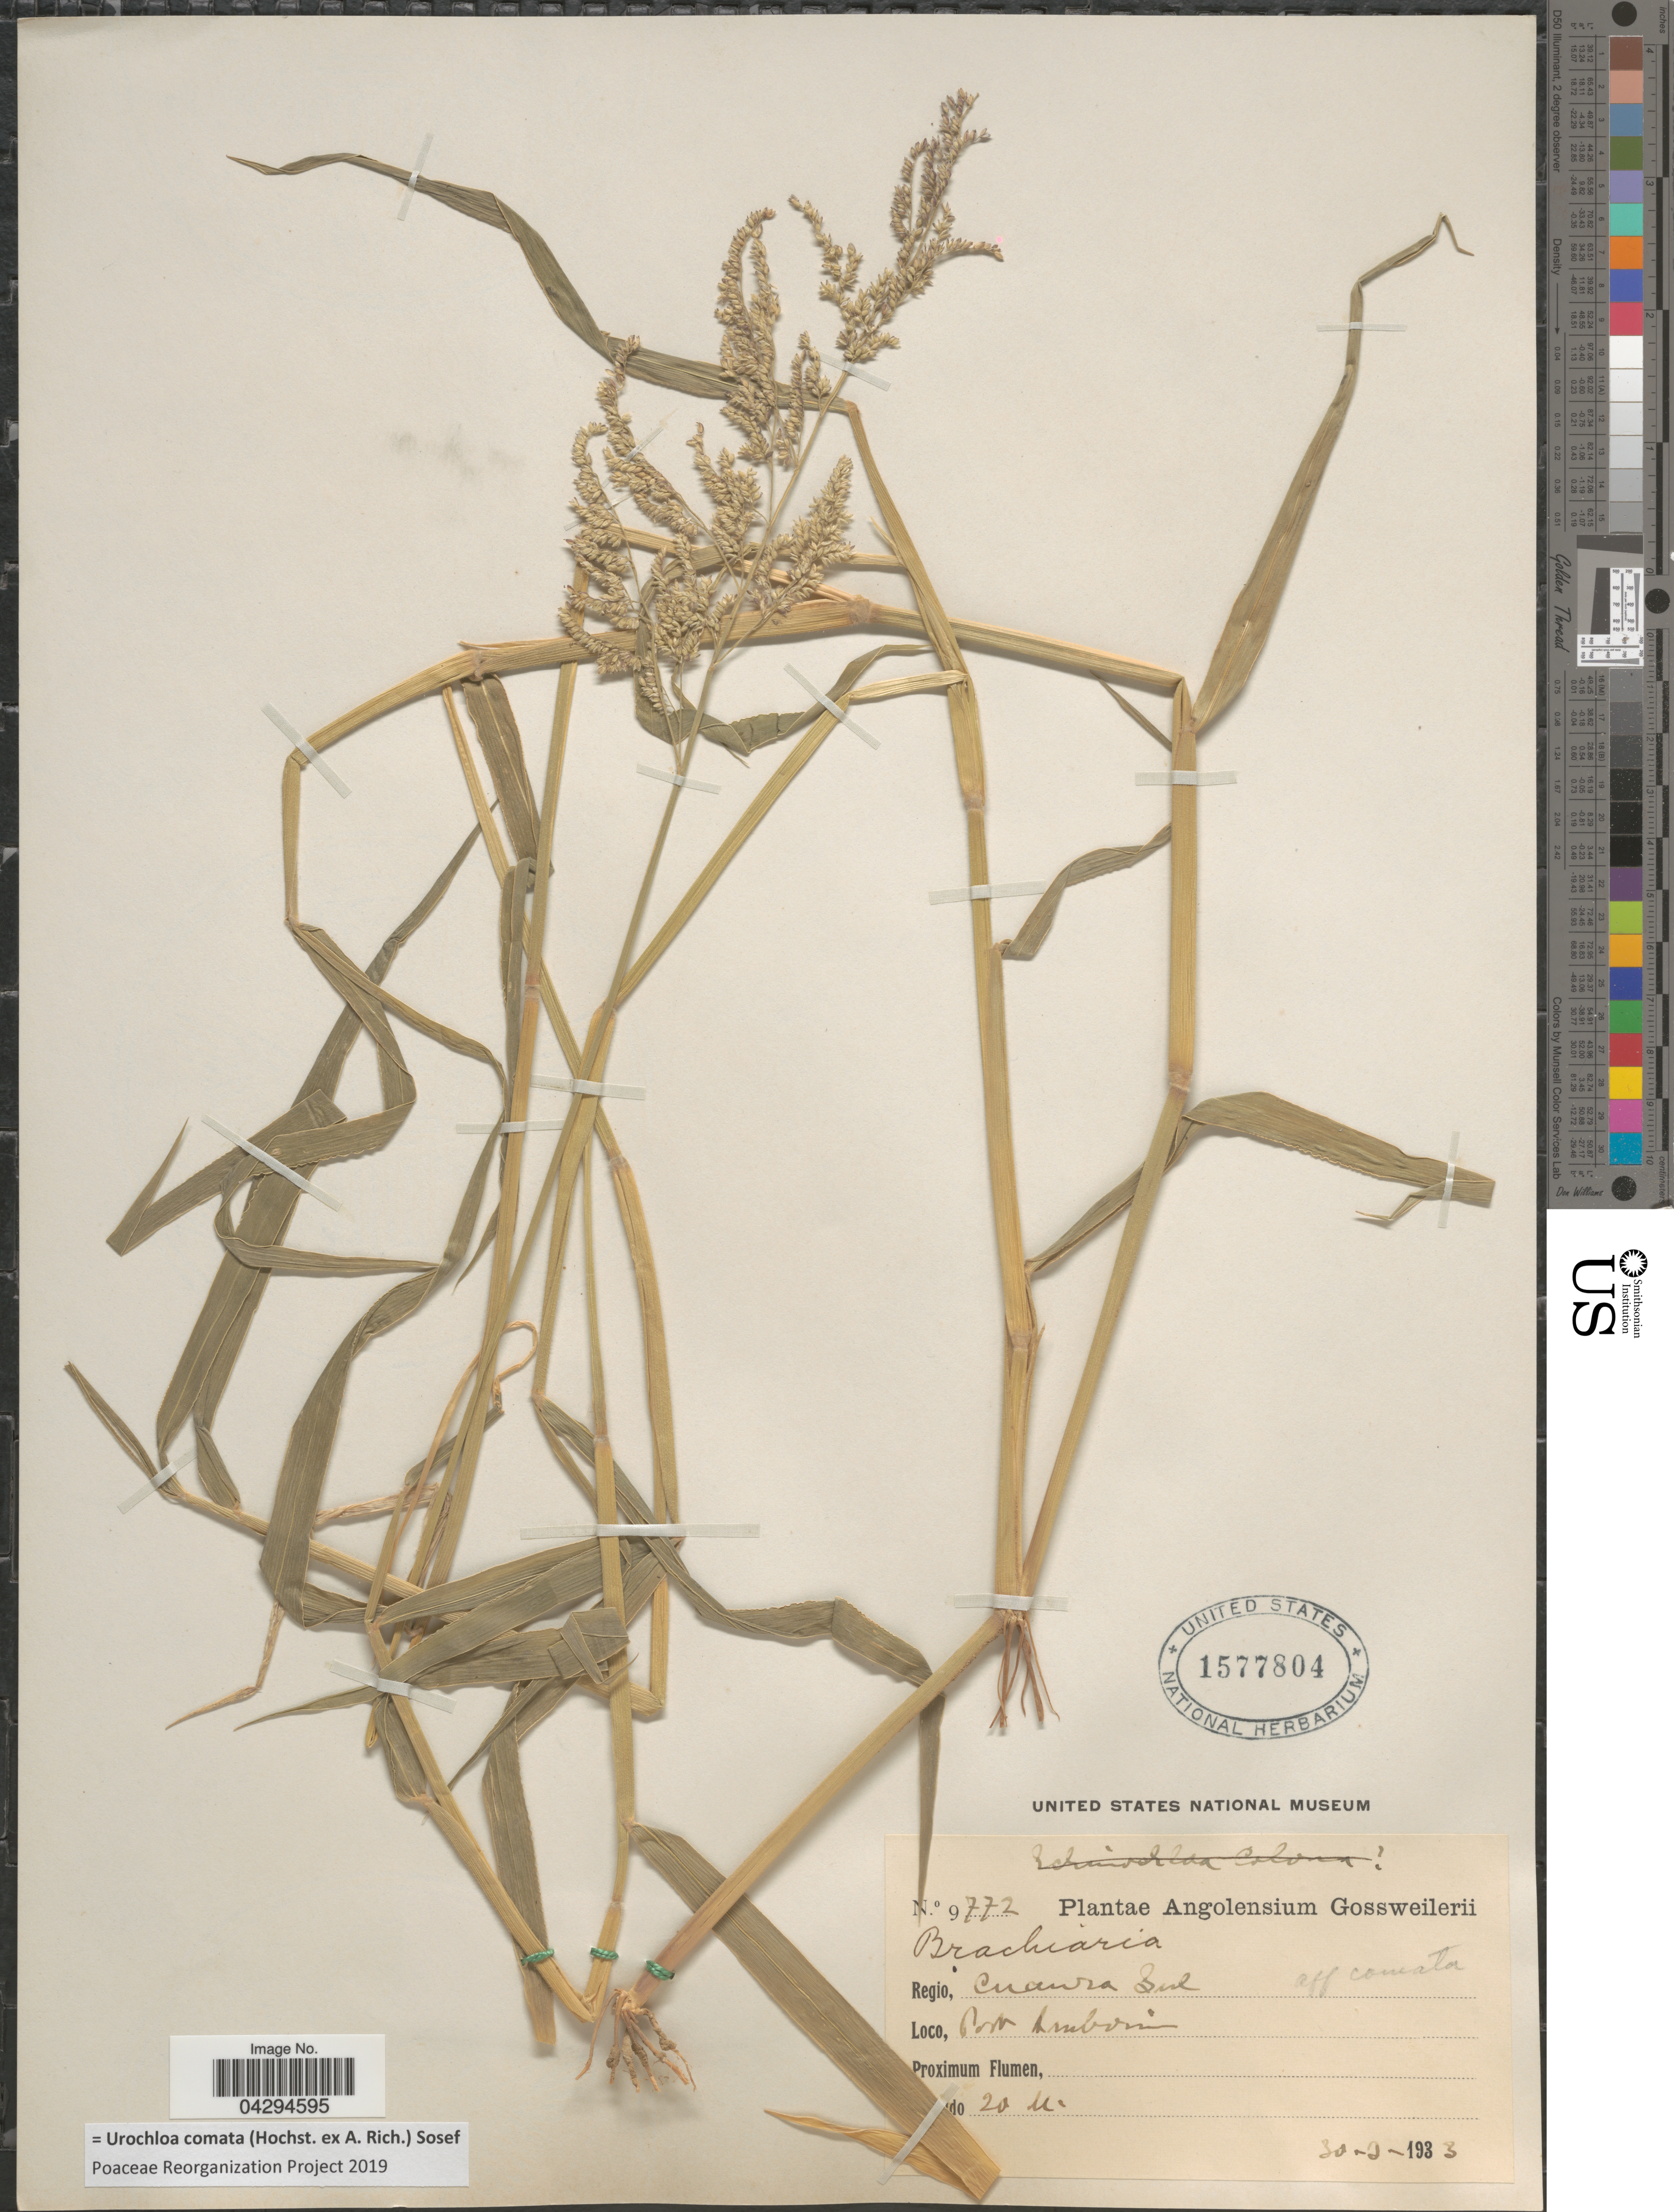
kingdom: Plantae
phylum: Tracheophyta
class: Liliopsida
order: Poales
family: Poaceae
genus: Urochloa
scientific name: Urochloa comata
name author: (Hochst. ex A. Rich.) Sosef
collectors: -. Gossweiler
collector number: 9772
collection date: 1933-03-30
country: Angola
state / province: Cuanza Sul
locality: Regio, Cuanza Sul. Port Amboim.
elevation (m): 20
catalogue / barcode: US 1577804